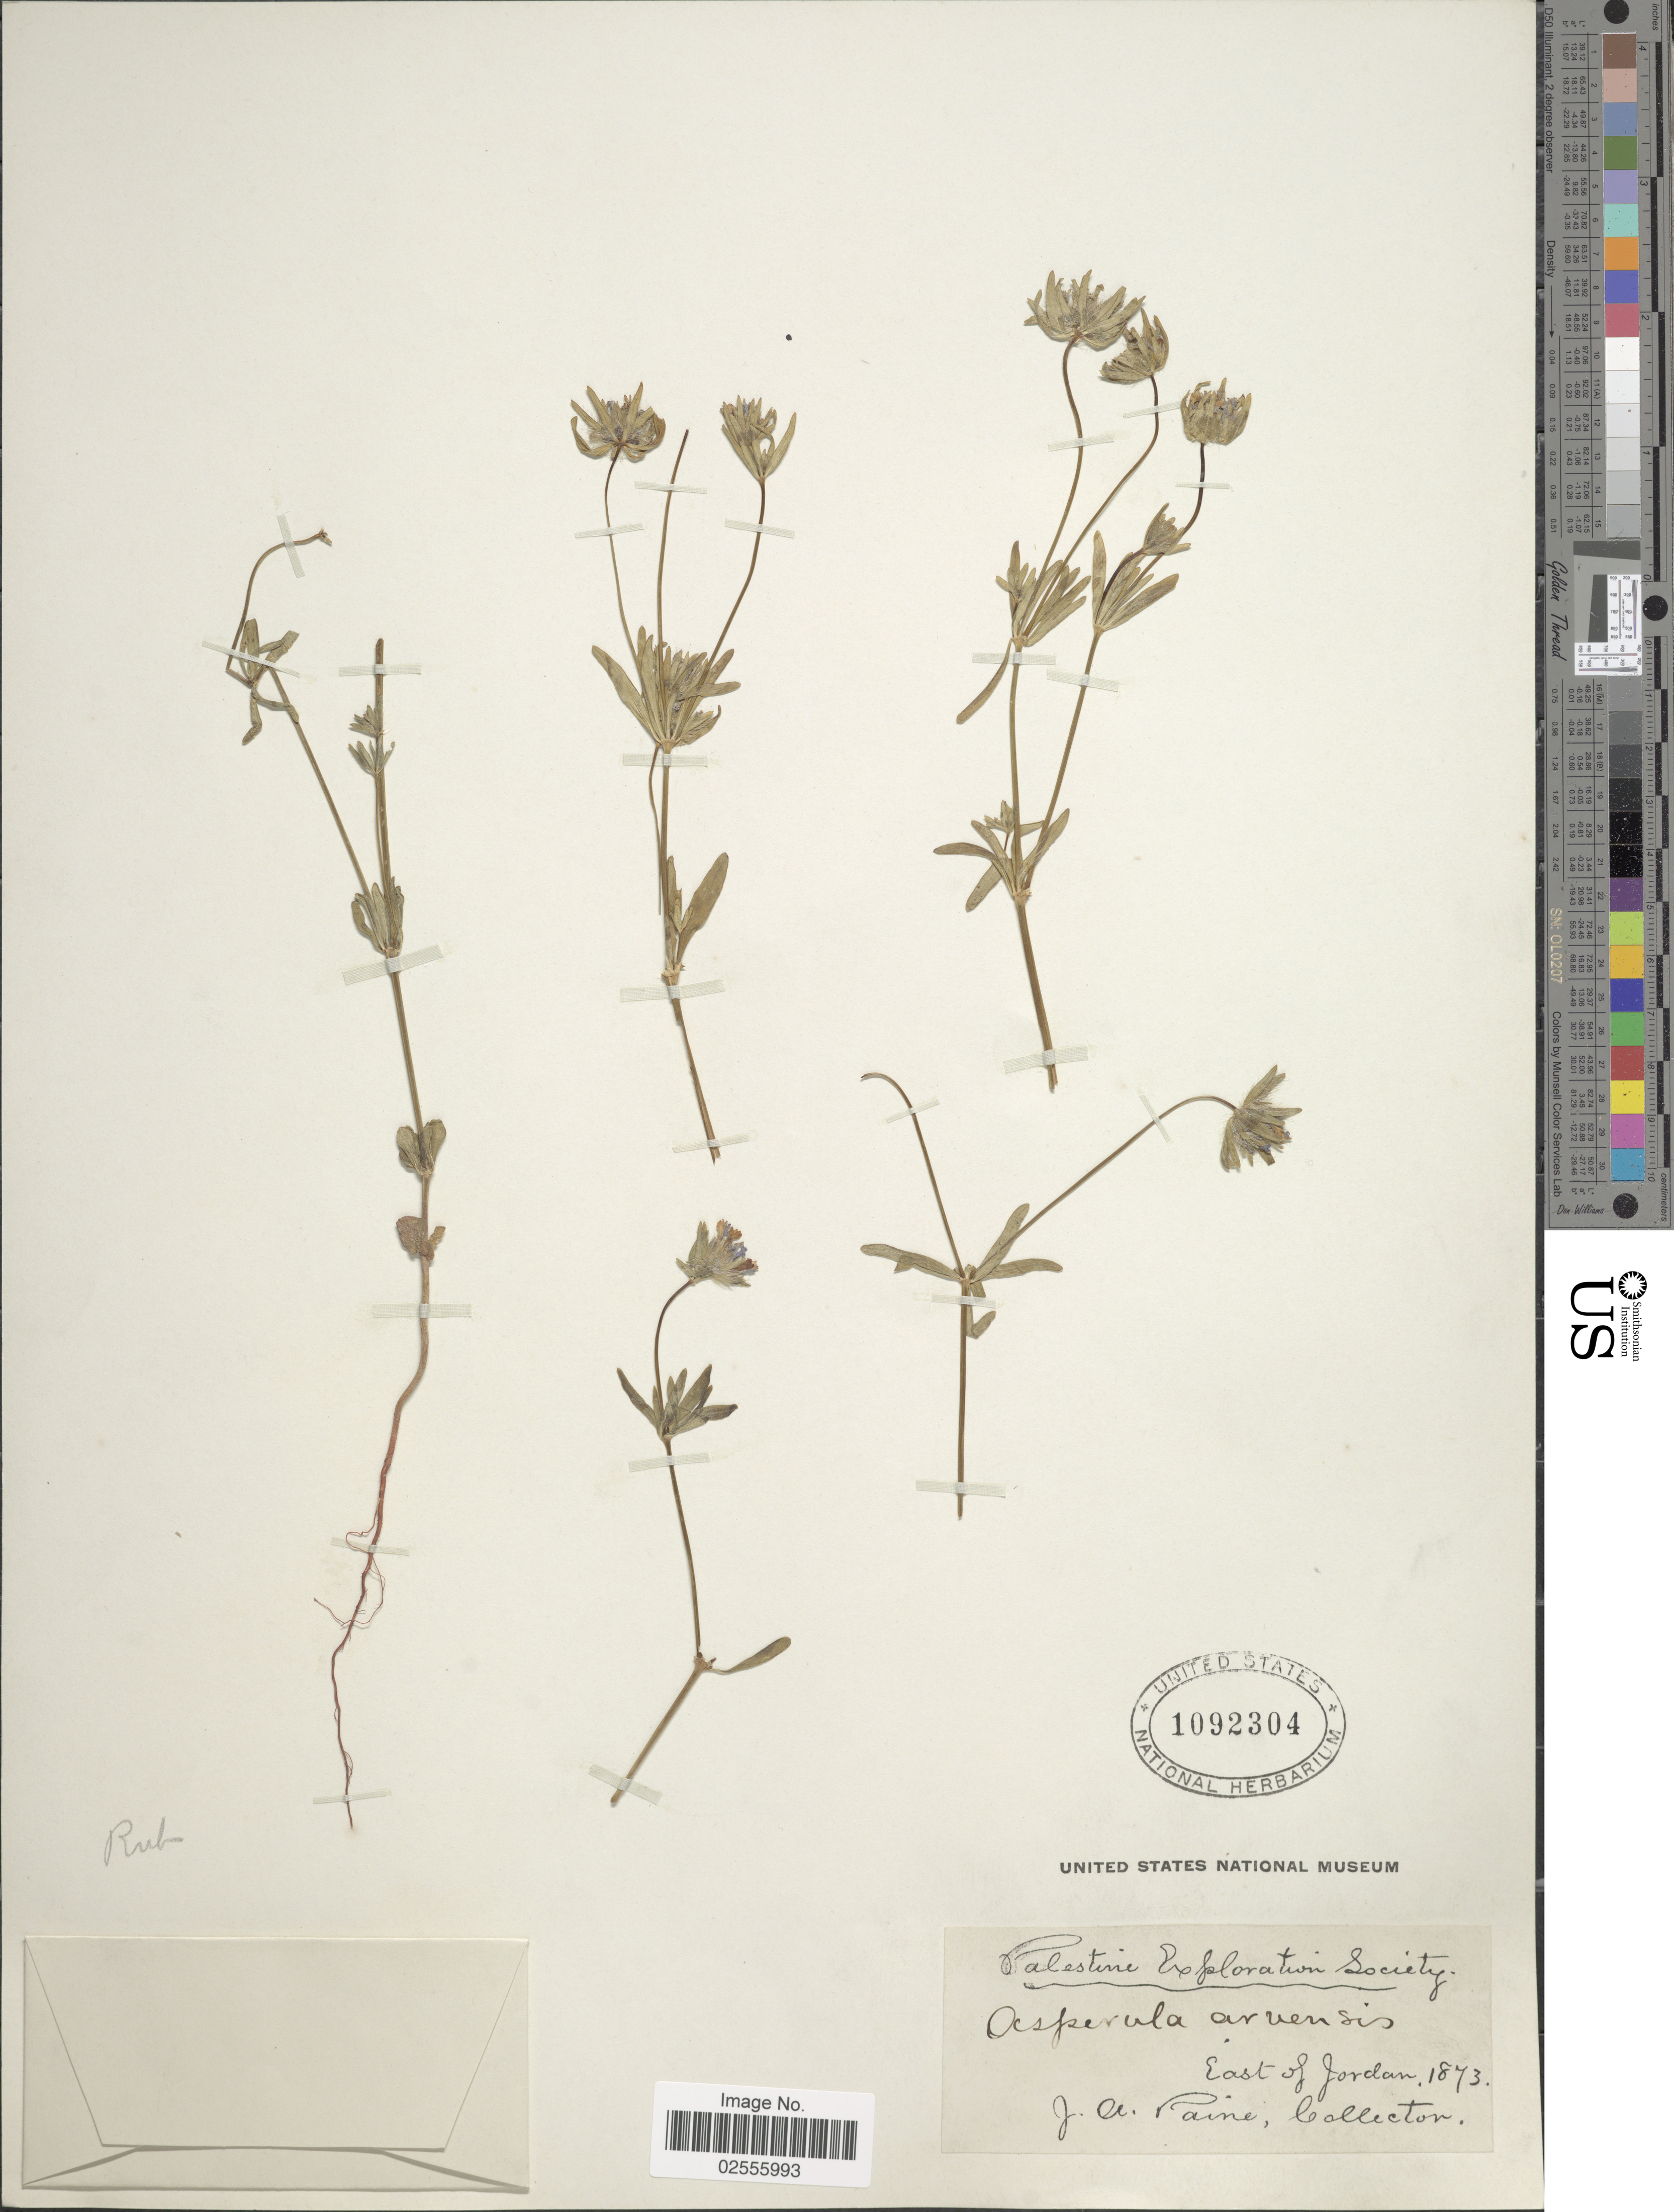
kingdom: Plantae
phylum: Tracheophyta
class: Magnoliopsida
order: Gentianales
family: Rubiaceae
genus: Asperula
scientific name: Asperula arvensis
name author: L.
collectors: J. A. Paine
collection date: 1873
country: Jordan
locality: Palestine, East of Jordan.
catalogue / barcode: US 1092304